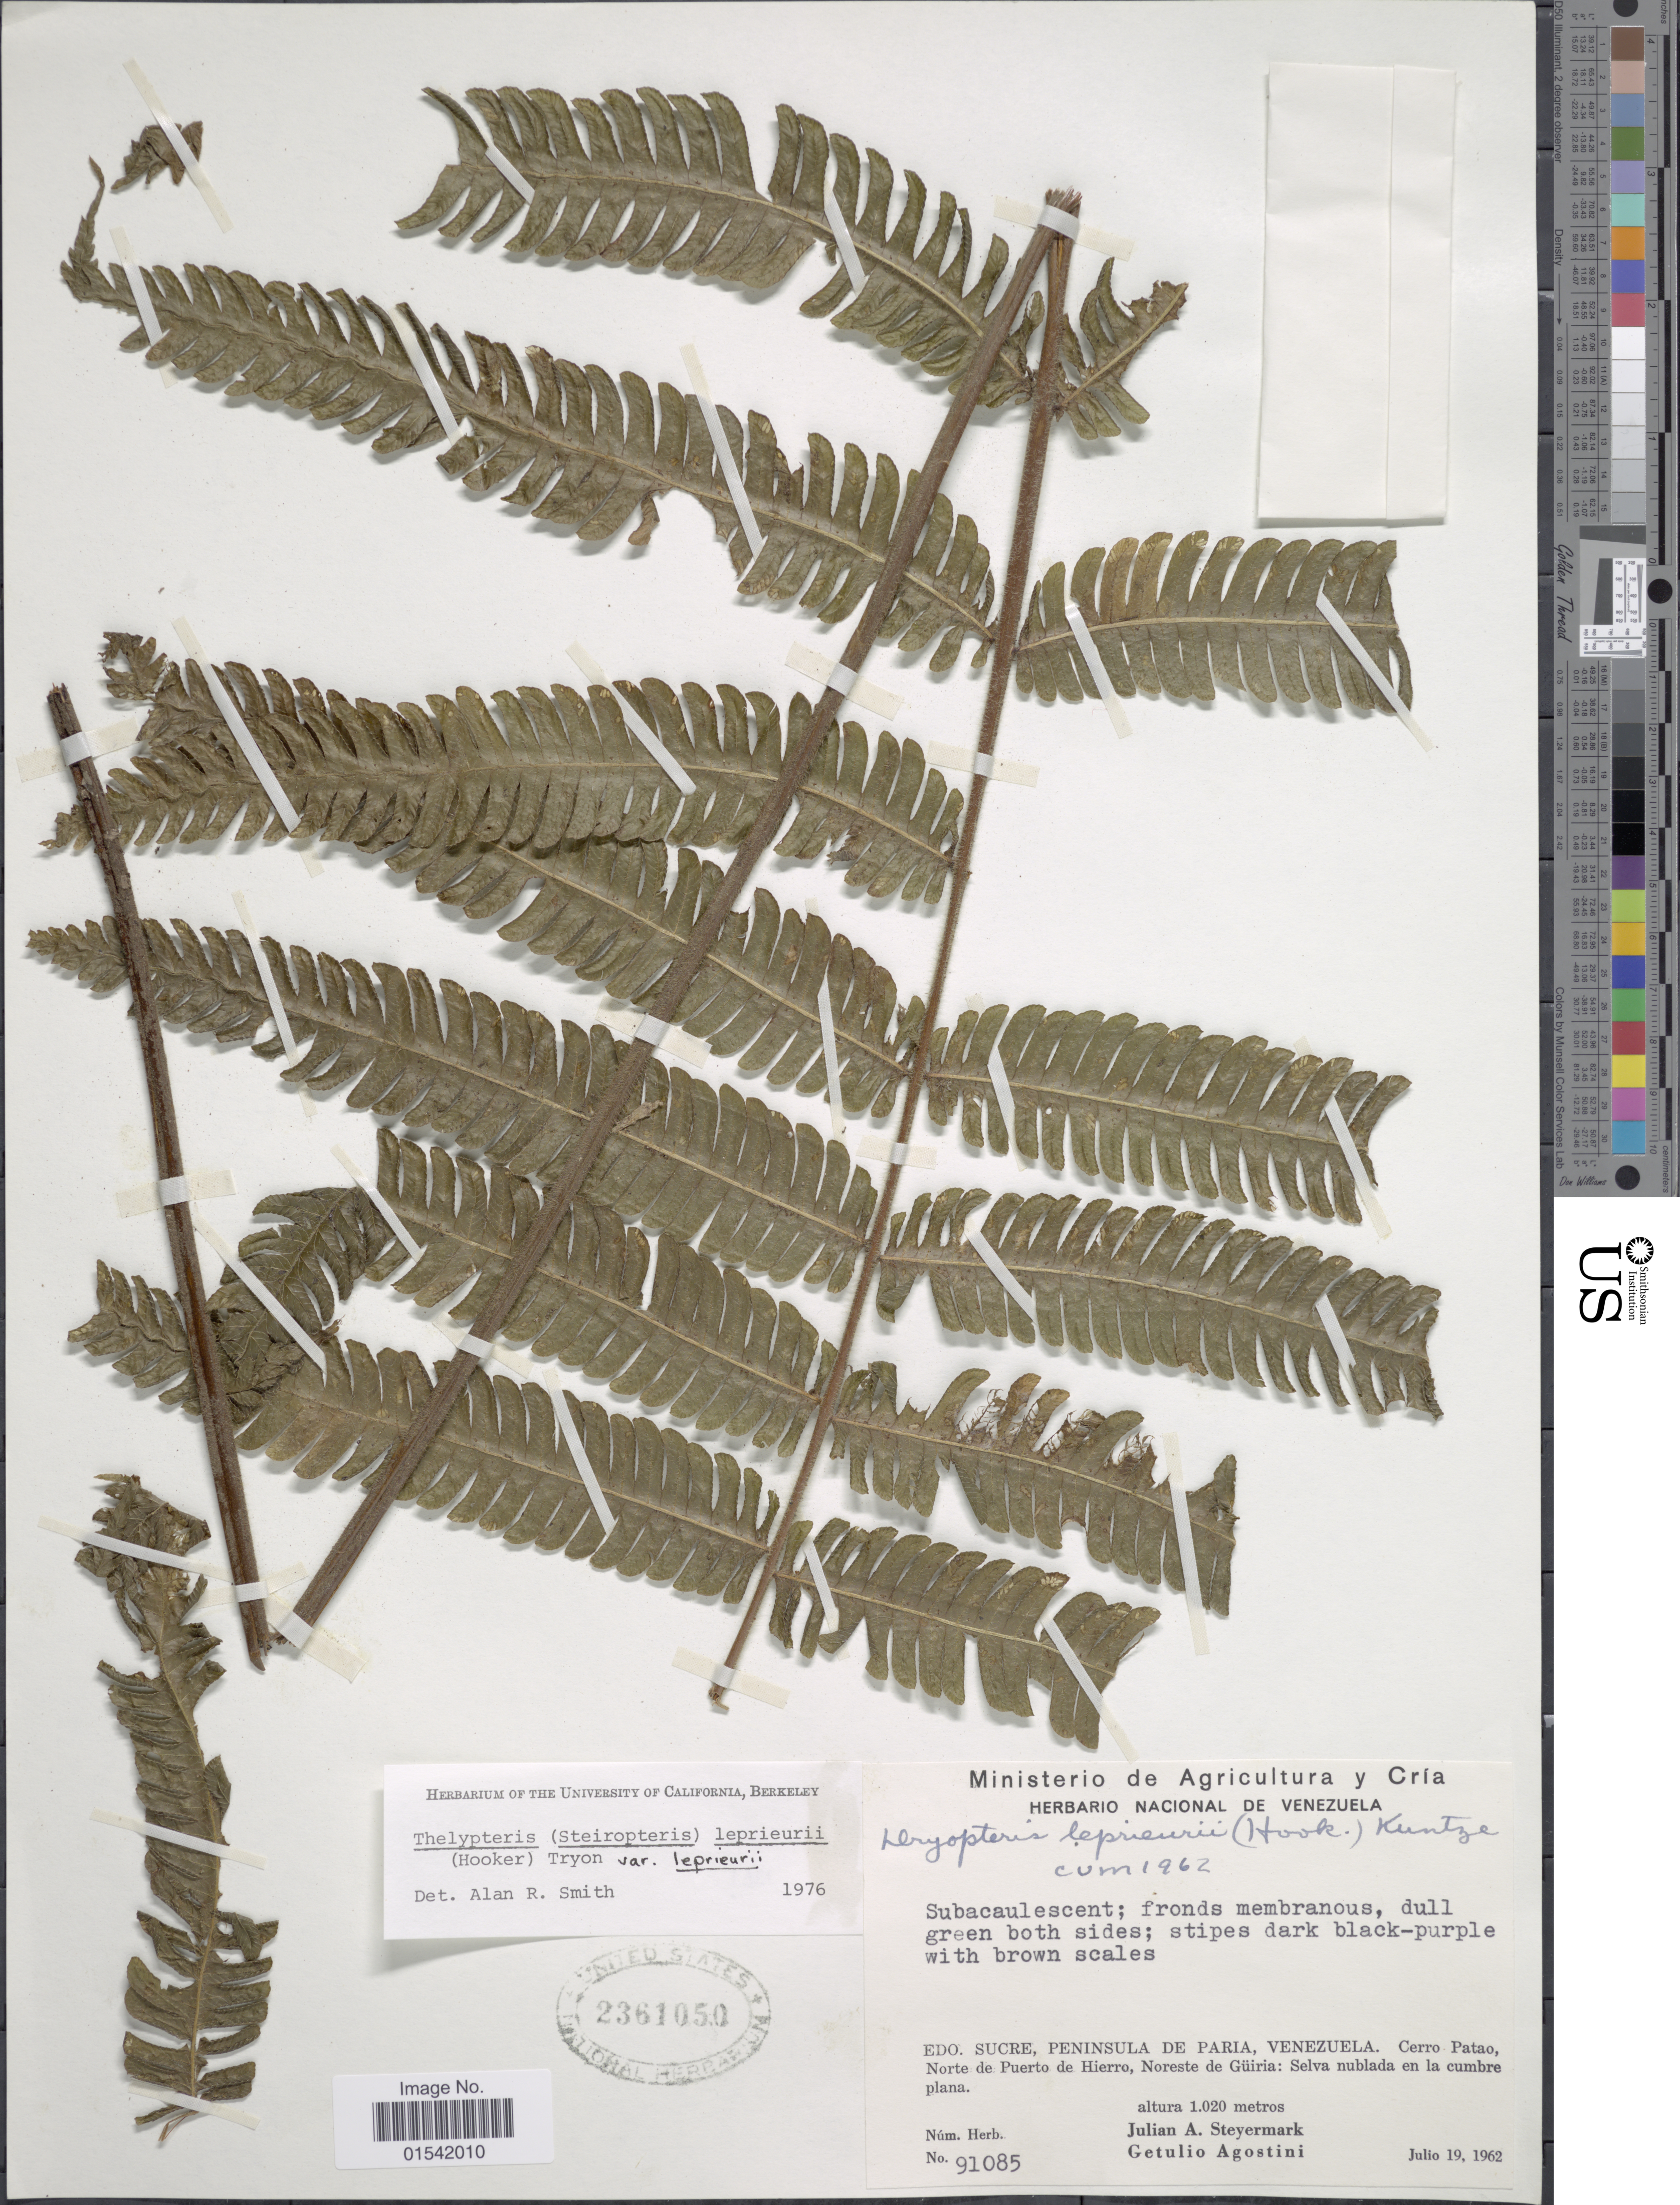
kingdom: Plantae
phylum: Tracheophyta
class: Polypodiopsida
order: Polypodiales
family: Thelypteridaceae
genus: Steiropteris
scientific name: Steiropteris leprieurii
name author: (Hook. f.) Pic. Serm.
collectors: J. Steyermark & G. Agostini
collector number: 91085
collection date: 1962-07-19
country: Venezuela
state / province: Sucre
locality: Peninsula de Paria, Cerro Patao, Norte de Puerto de Hierro, Noreste de Güiria: Selva nublada en la cumbre plana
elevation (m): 1020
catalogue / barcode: US 2361050